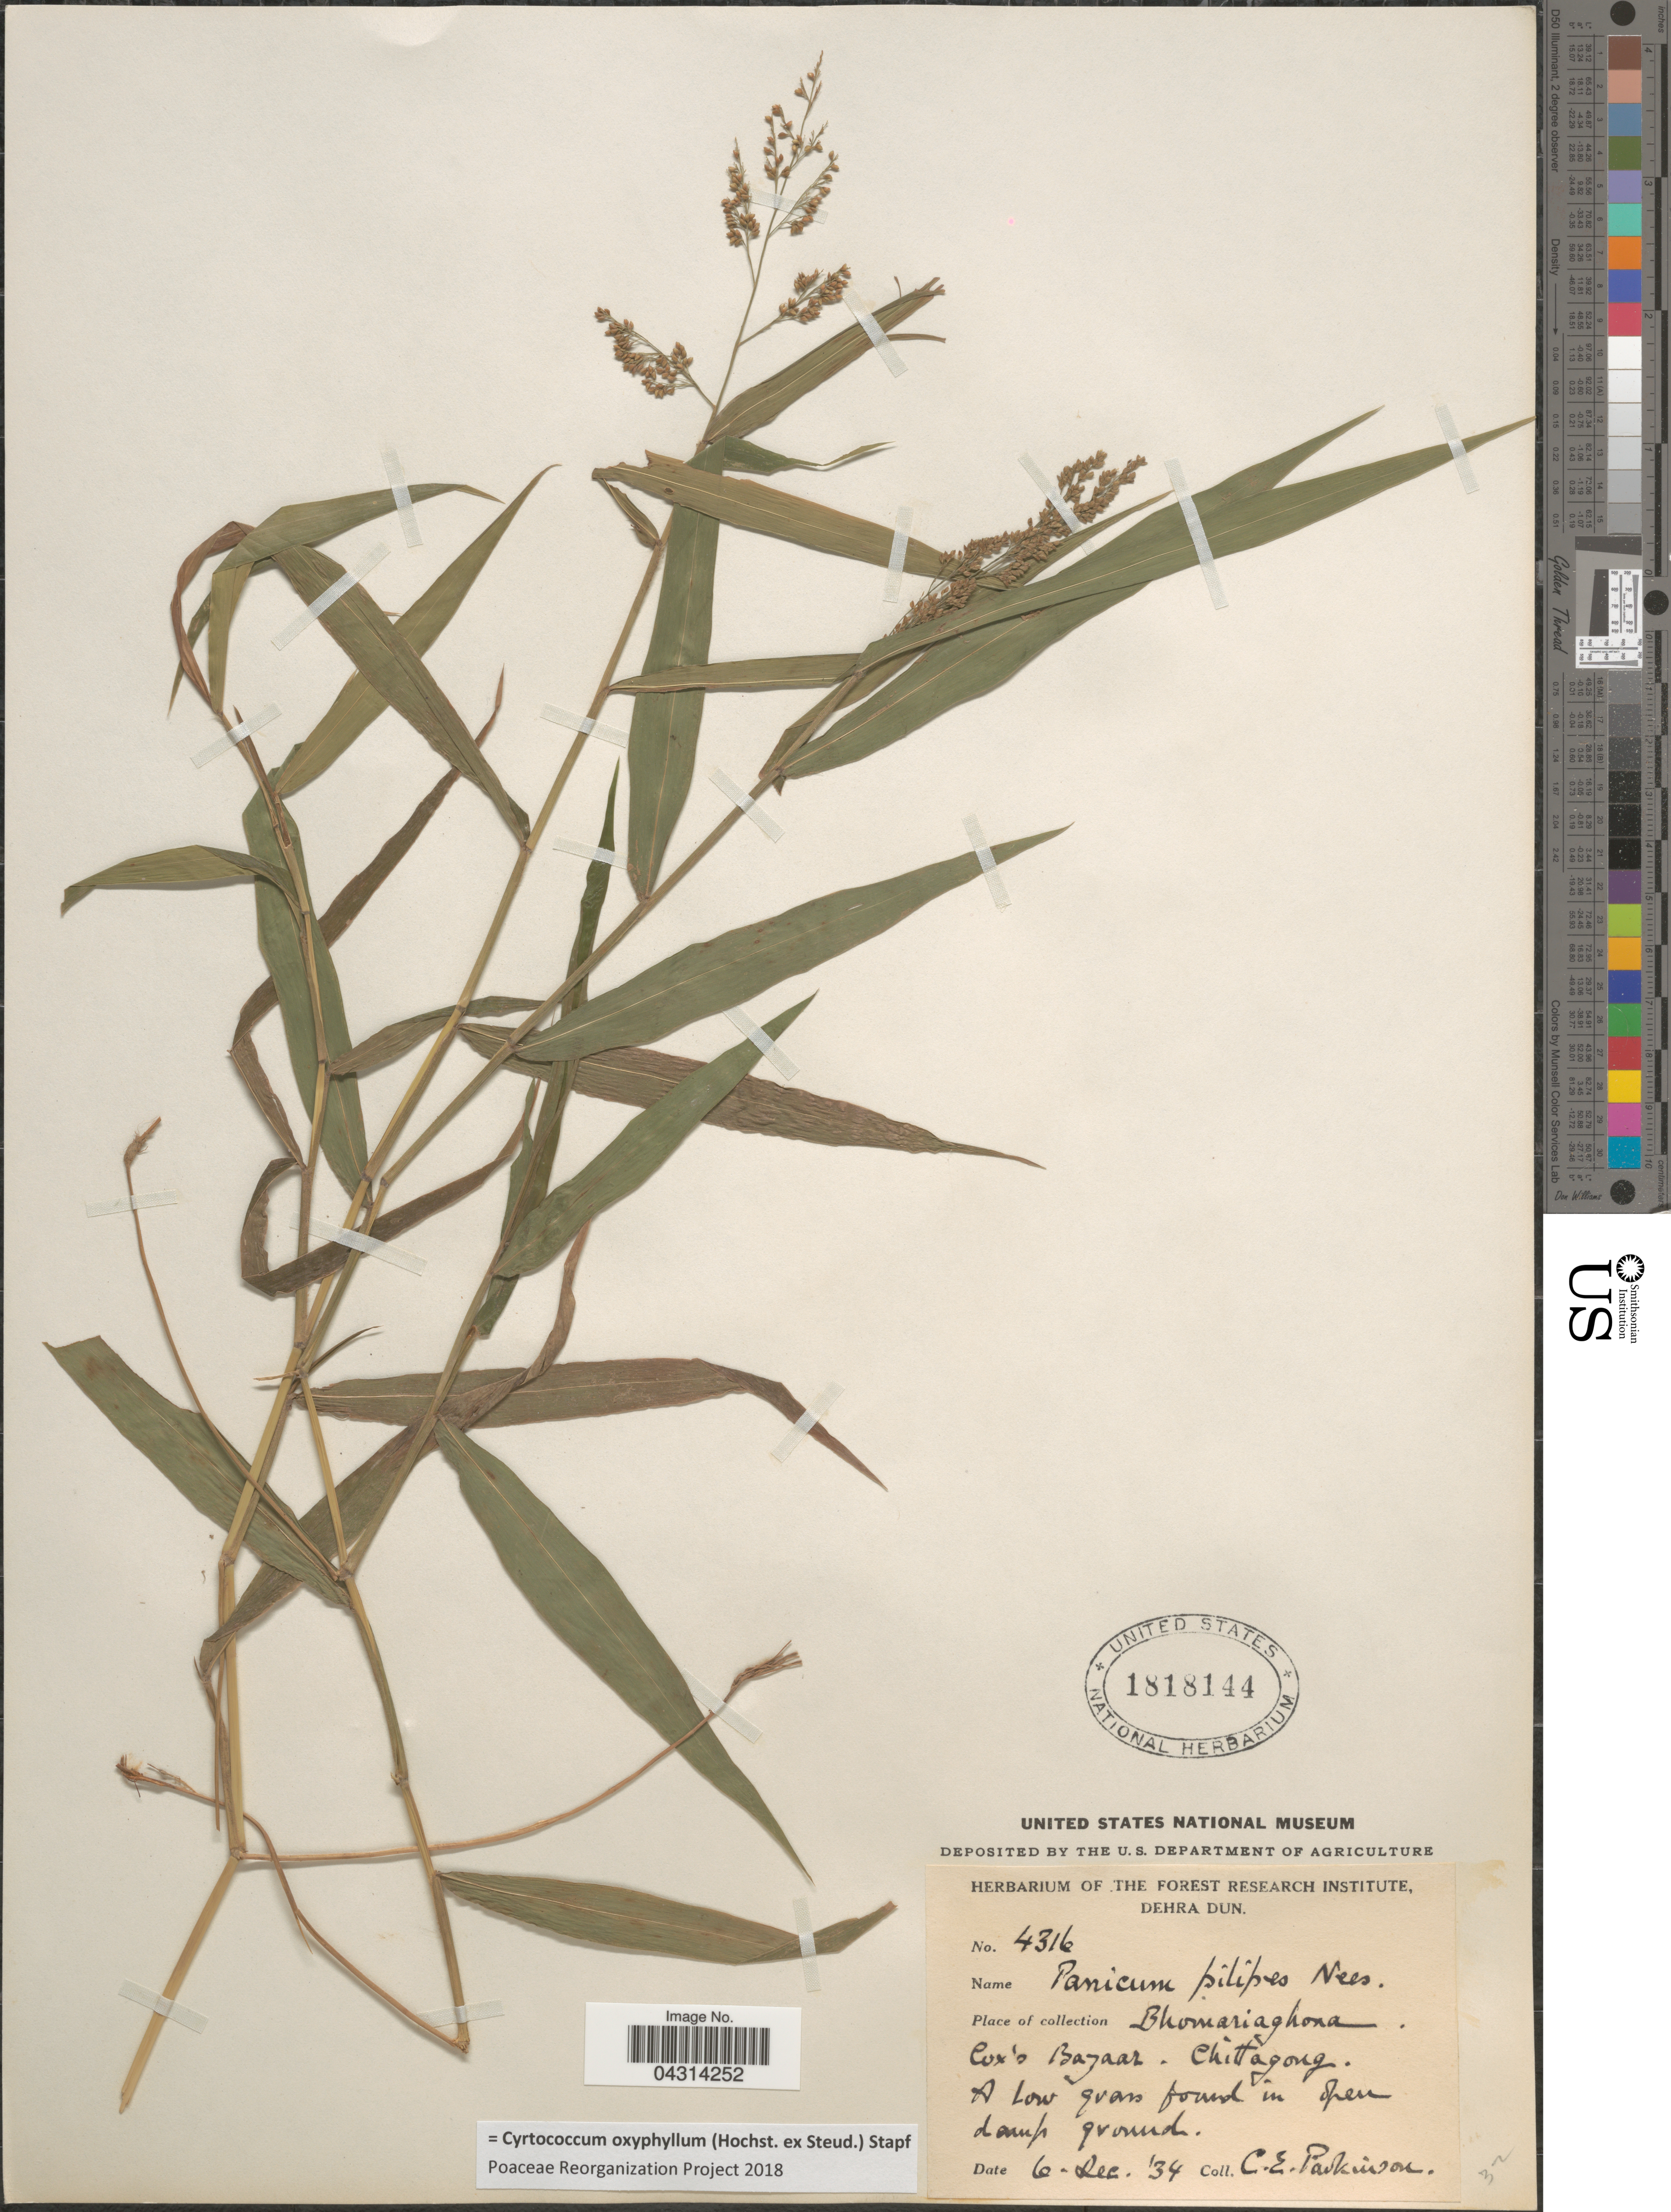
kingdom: Plantae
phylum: Tracheophyta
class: Liliopsida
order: Poales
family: Poaceae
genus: Cyrtococcum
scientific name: Cyrtococcum oxyphyllum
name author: (Steud.) Stapf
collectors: C. E. Parkinson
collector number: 4316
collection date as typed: Transcribed d/m/y: 6/12/34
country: Bangladesh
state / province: Chittagong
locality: Bhomariaghona. Cox's Bazaar.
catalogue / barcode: US 1818144